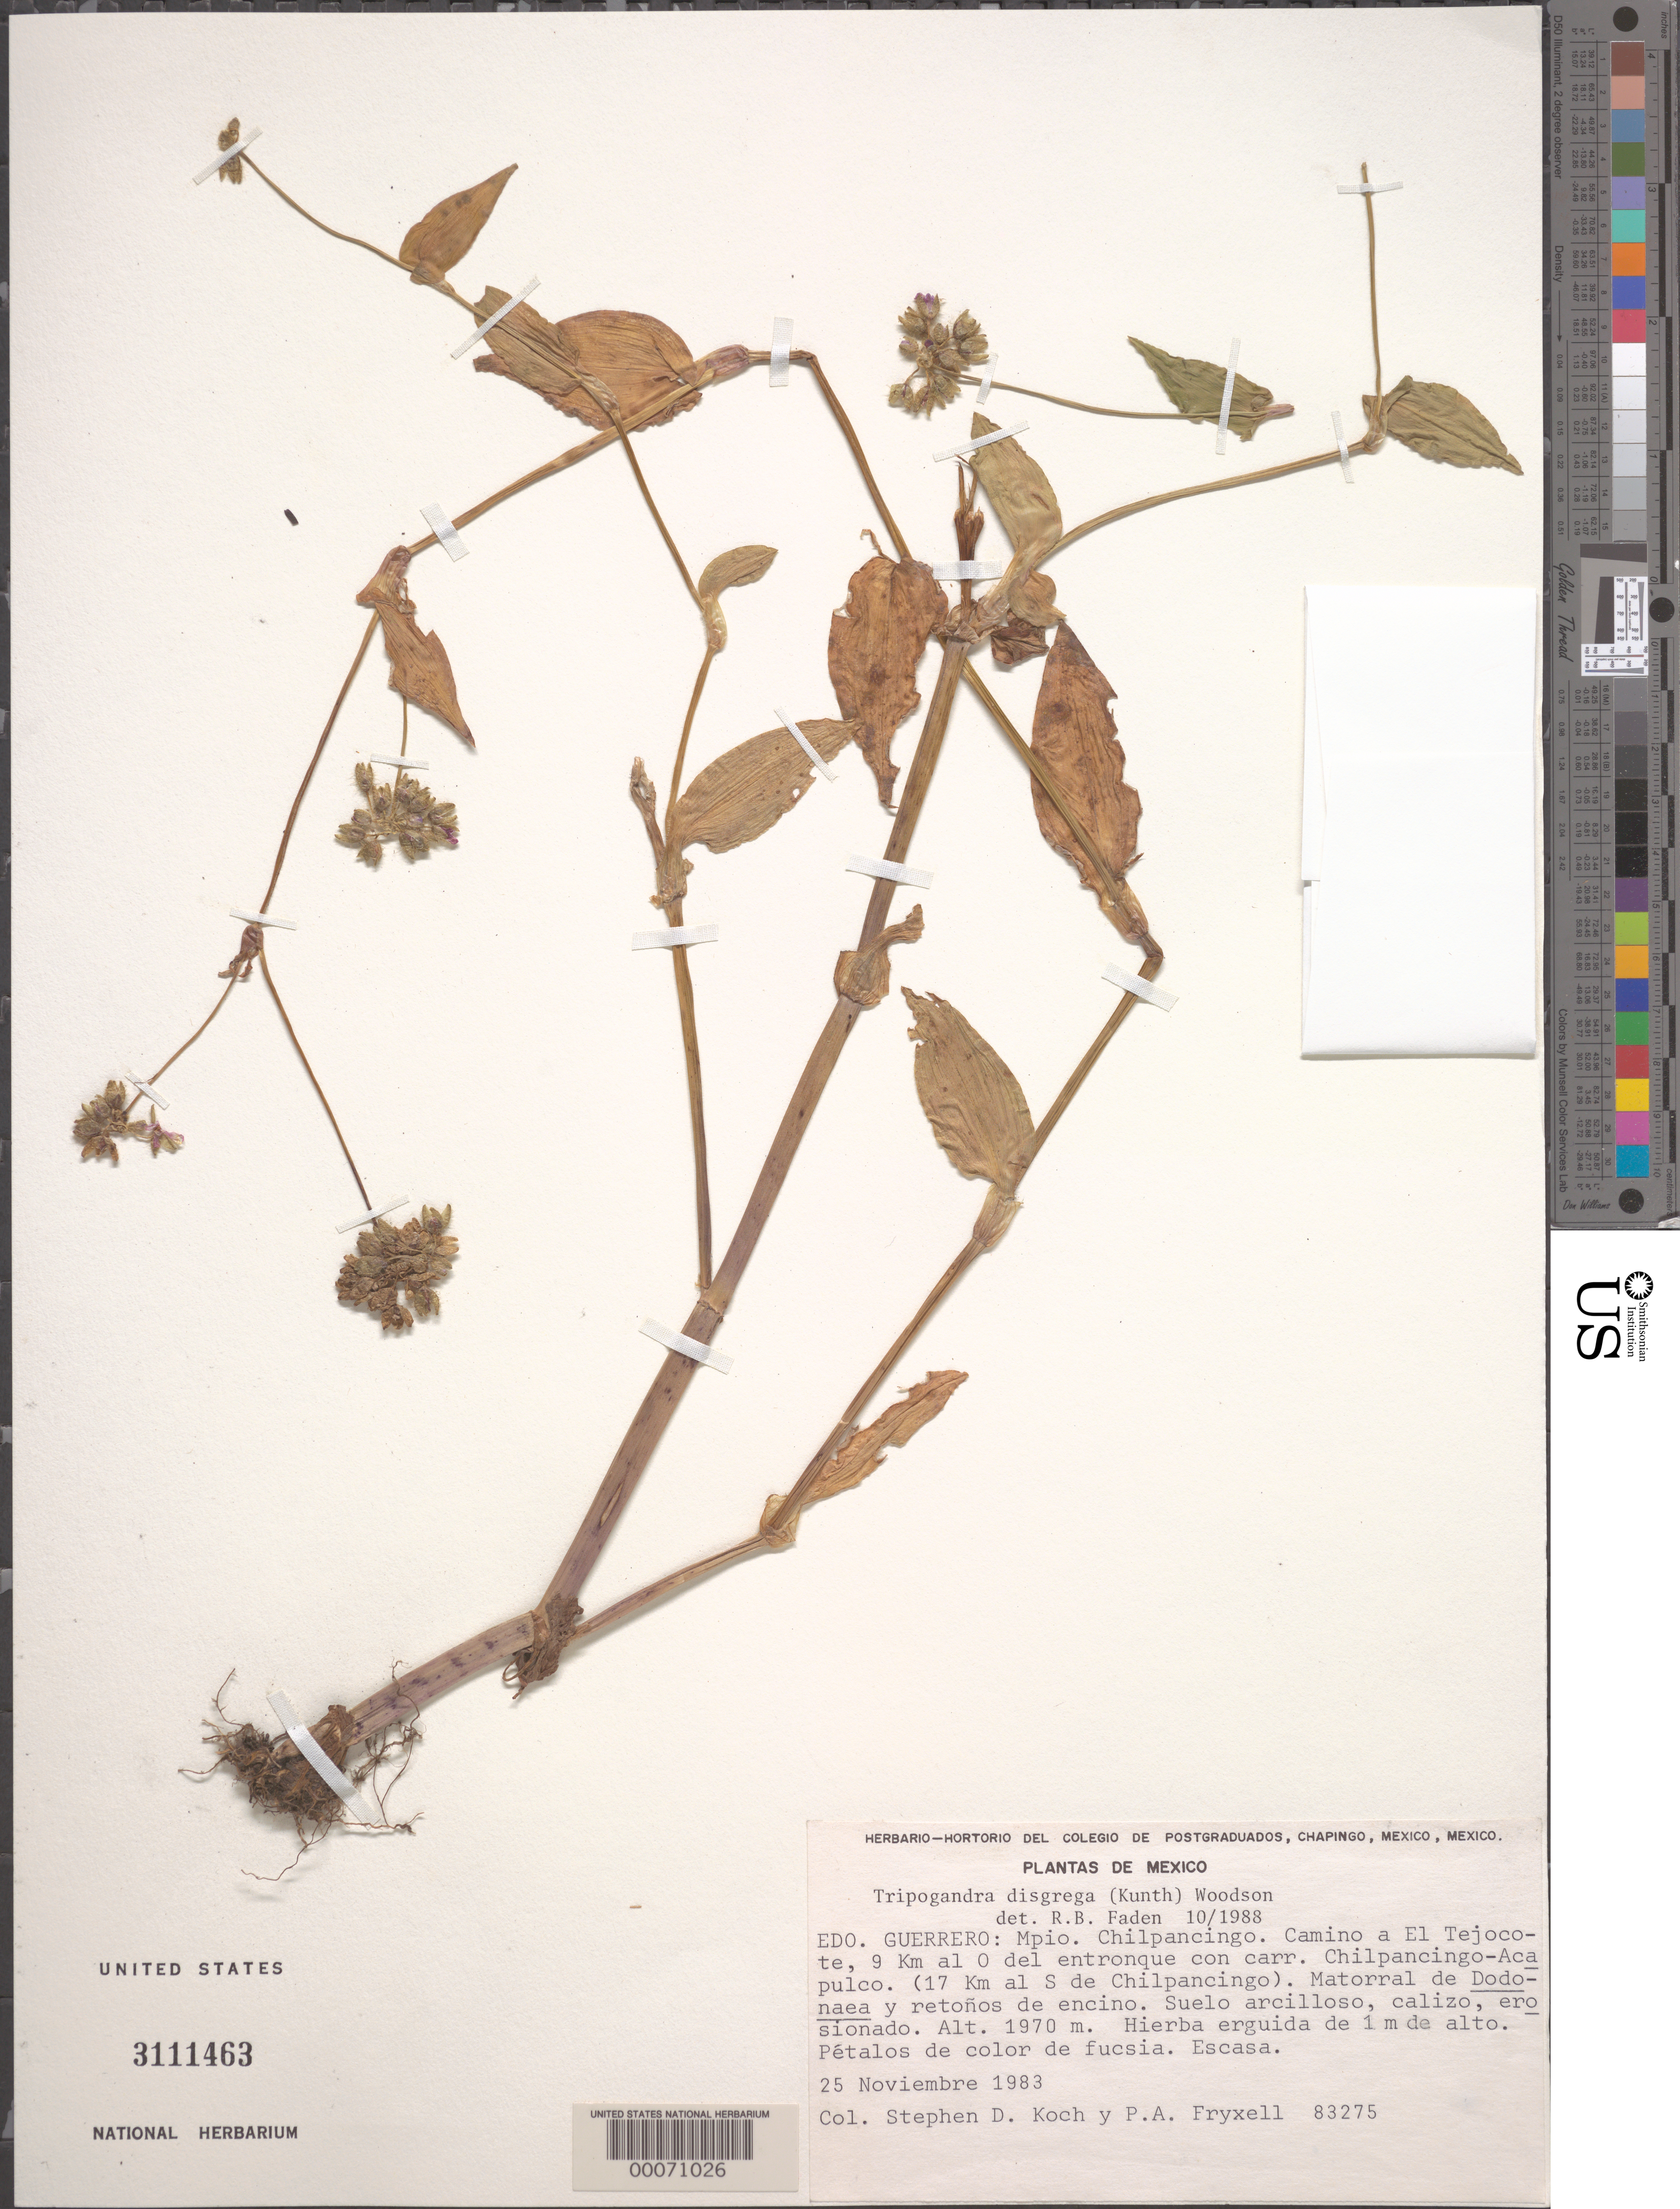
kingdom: Plantae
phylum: Tracheophyta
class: Liliopsida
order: Commelinales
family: Commelinaceae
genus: Tripogandra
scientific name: Tripogandra disgrega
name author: (Kunth) Woodson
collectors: S. D. Koch & P. A. Fryxell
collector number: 83275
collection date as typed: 25 Nov 1983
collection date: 1983-11-25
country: Mexico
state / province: Guerrero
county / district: Chilpancingo De Los Bravo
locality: Road to El Tejocote, 9 km of Entronque con Carr, Chilpancingo-Acapulco, 17 km S of Chilpancingo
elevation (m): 1970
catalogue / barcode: US 3111463